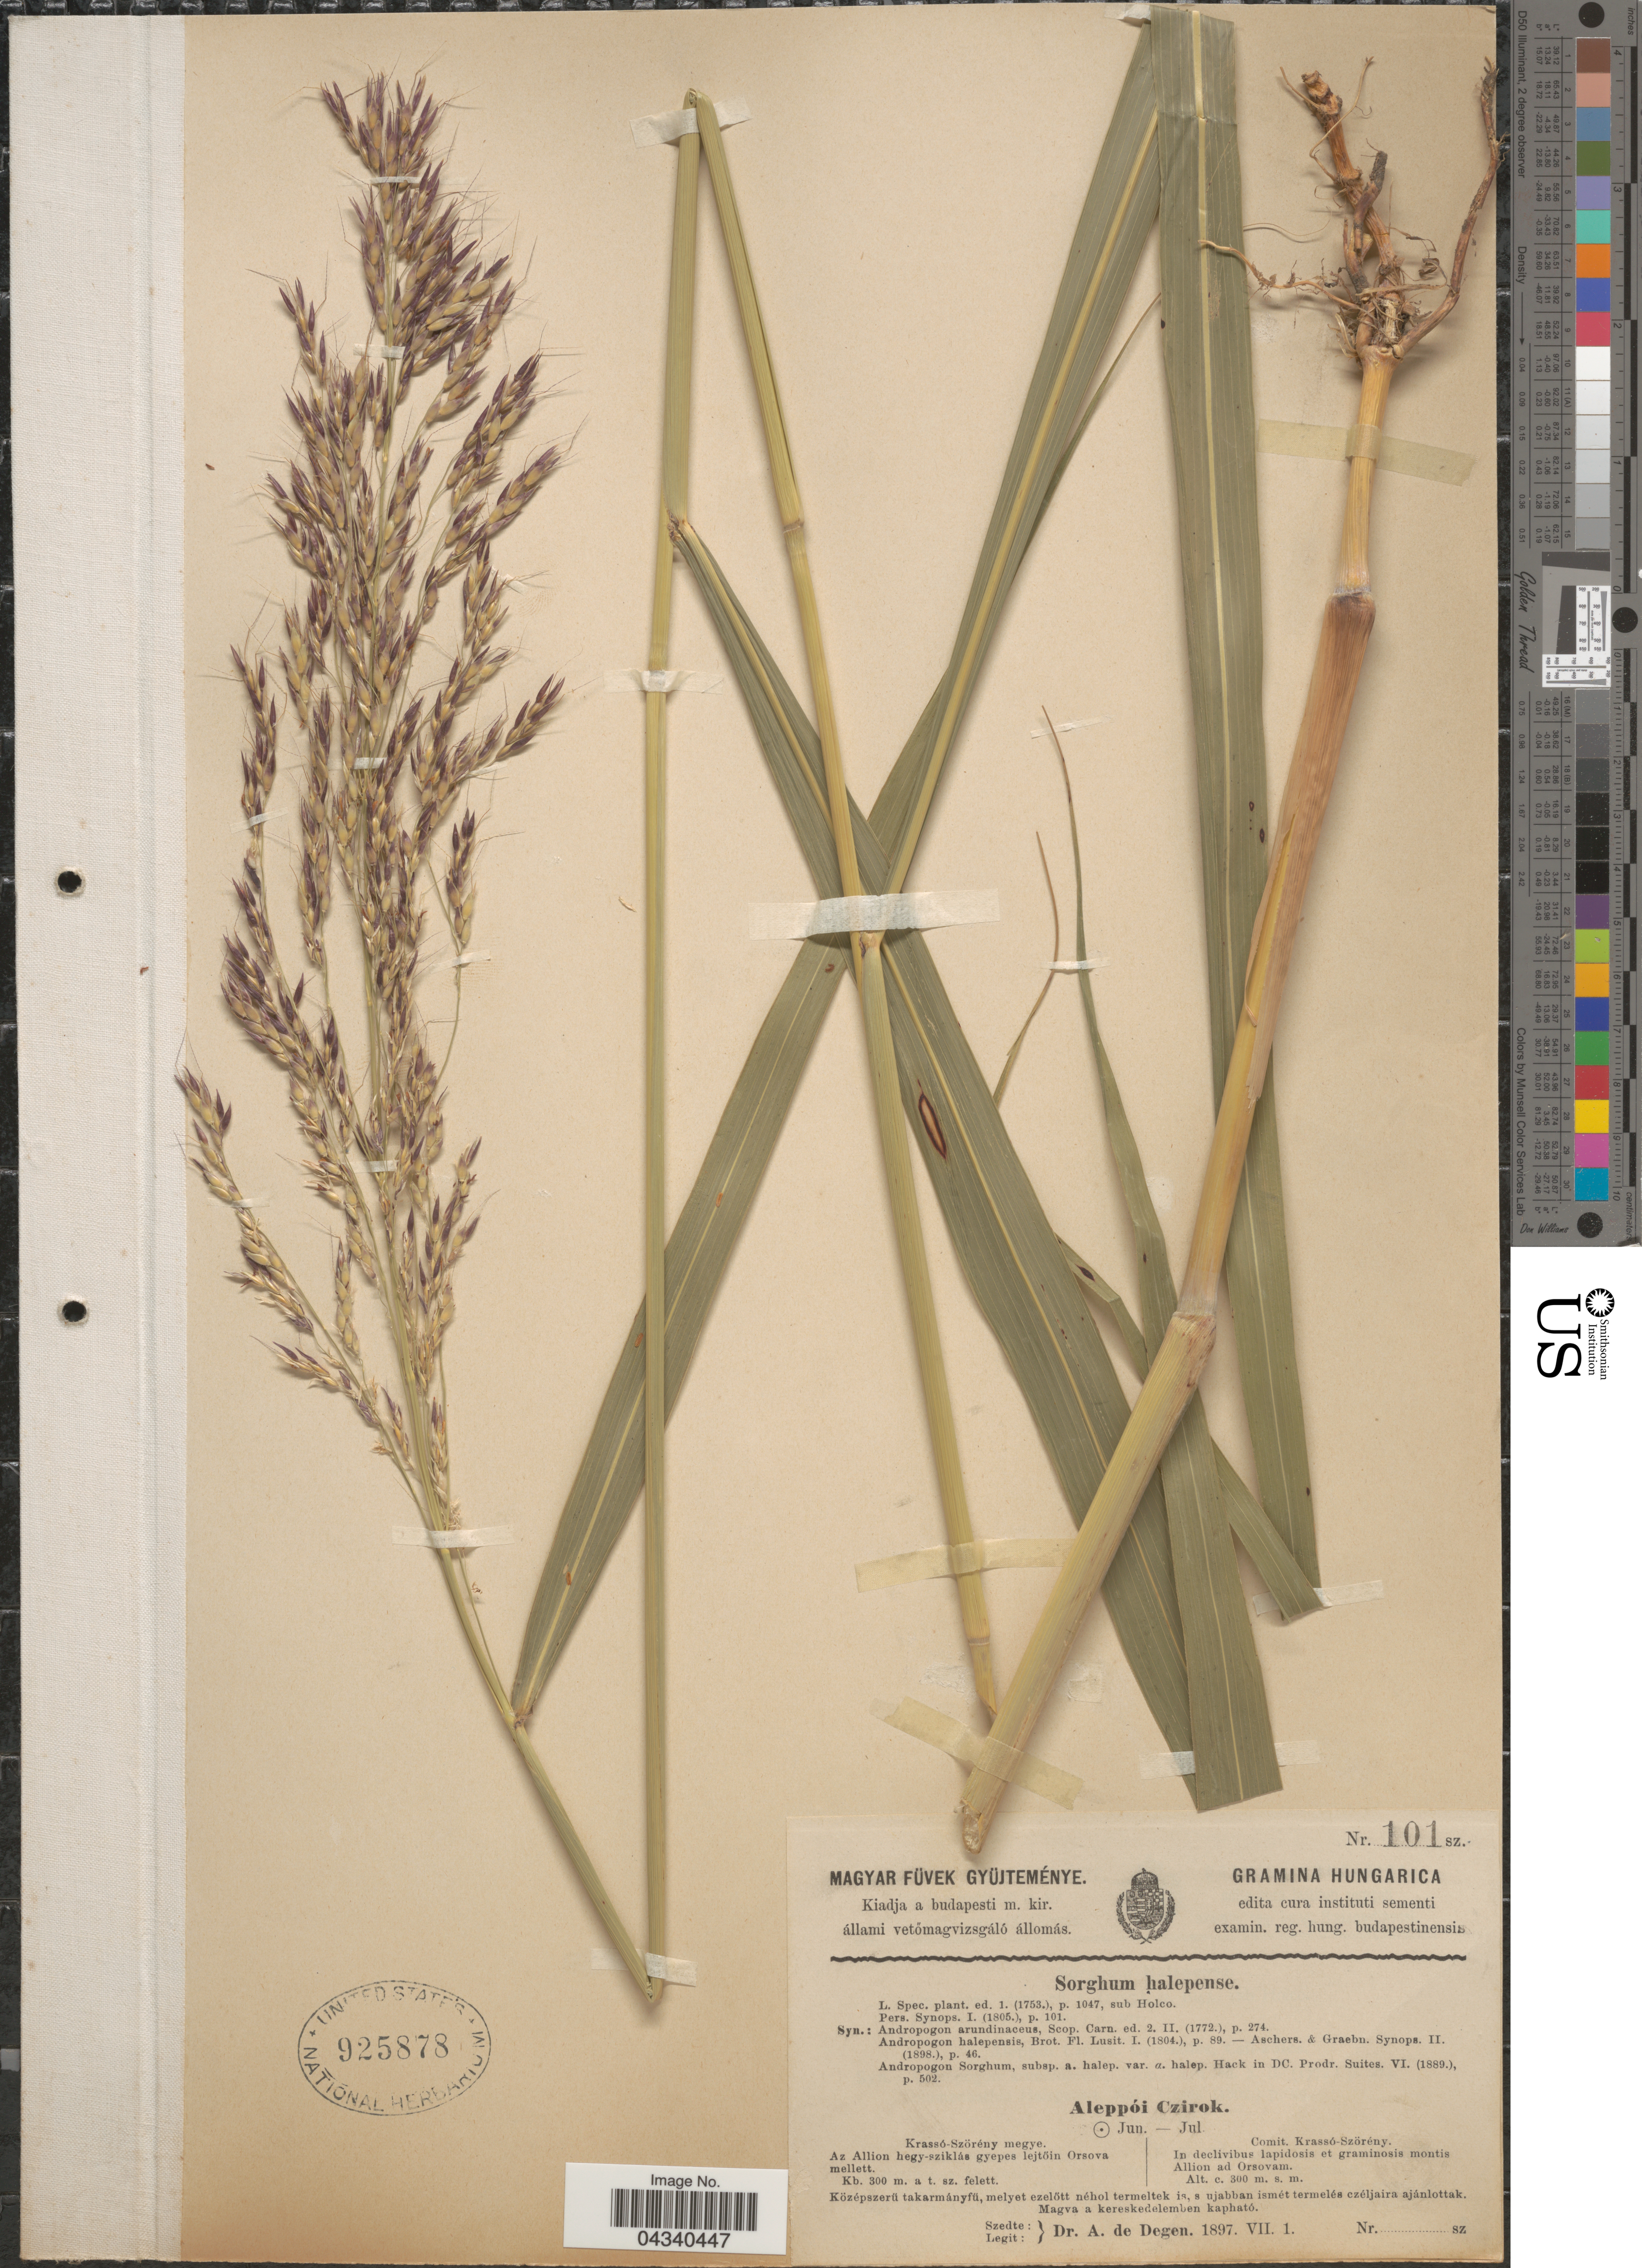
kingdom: Plantae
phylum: Tracheophyta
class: Liliopsida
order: Poales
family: Poaceae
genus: Sorghum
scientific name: Sorghum halepense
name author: (L.) Pers.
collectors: A. Degen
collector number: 101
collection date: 1897-07-01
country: Hungary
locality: Krassó-Szörény megye. Az Allion hegy-sziklás gyepes lejtöin Orsova mellett.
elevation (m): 300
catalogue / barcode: US 925878